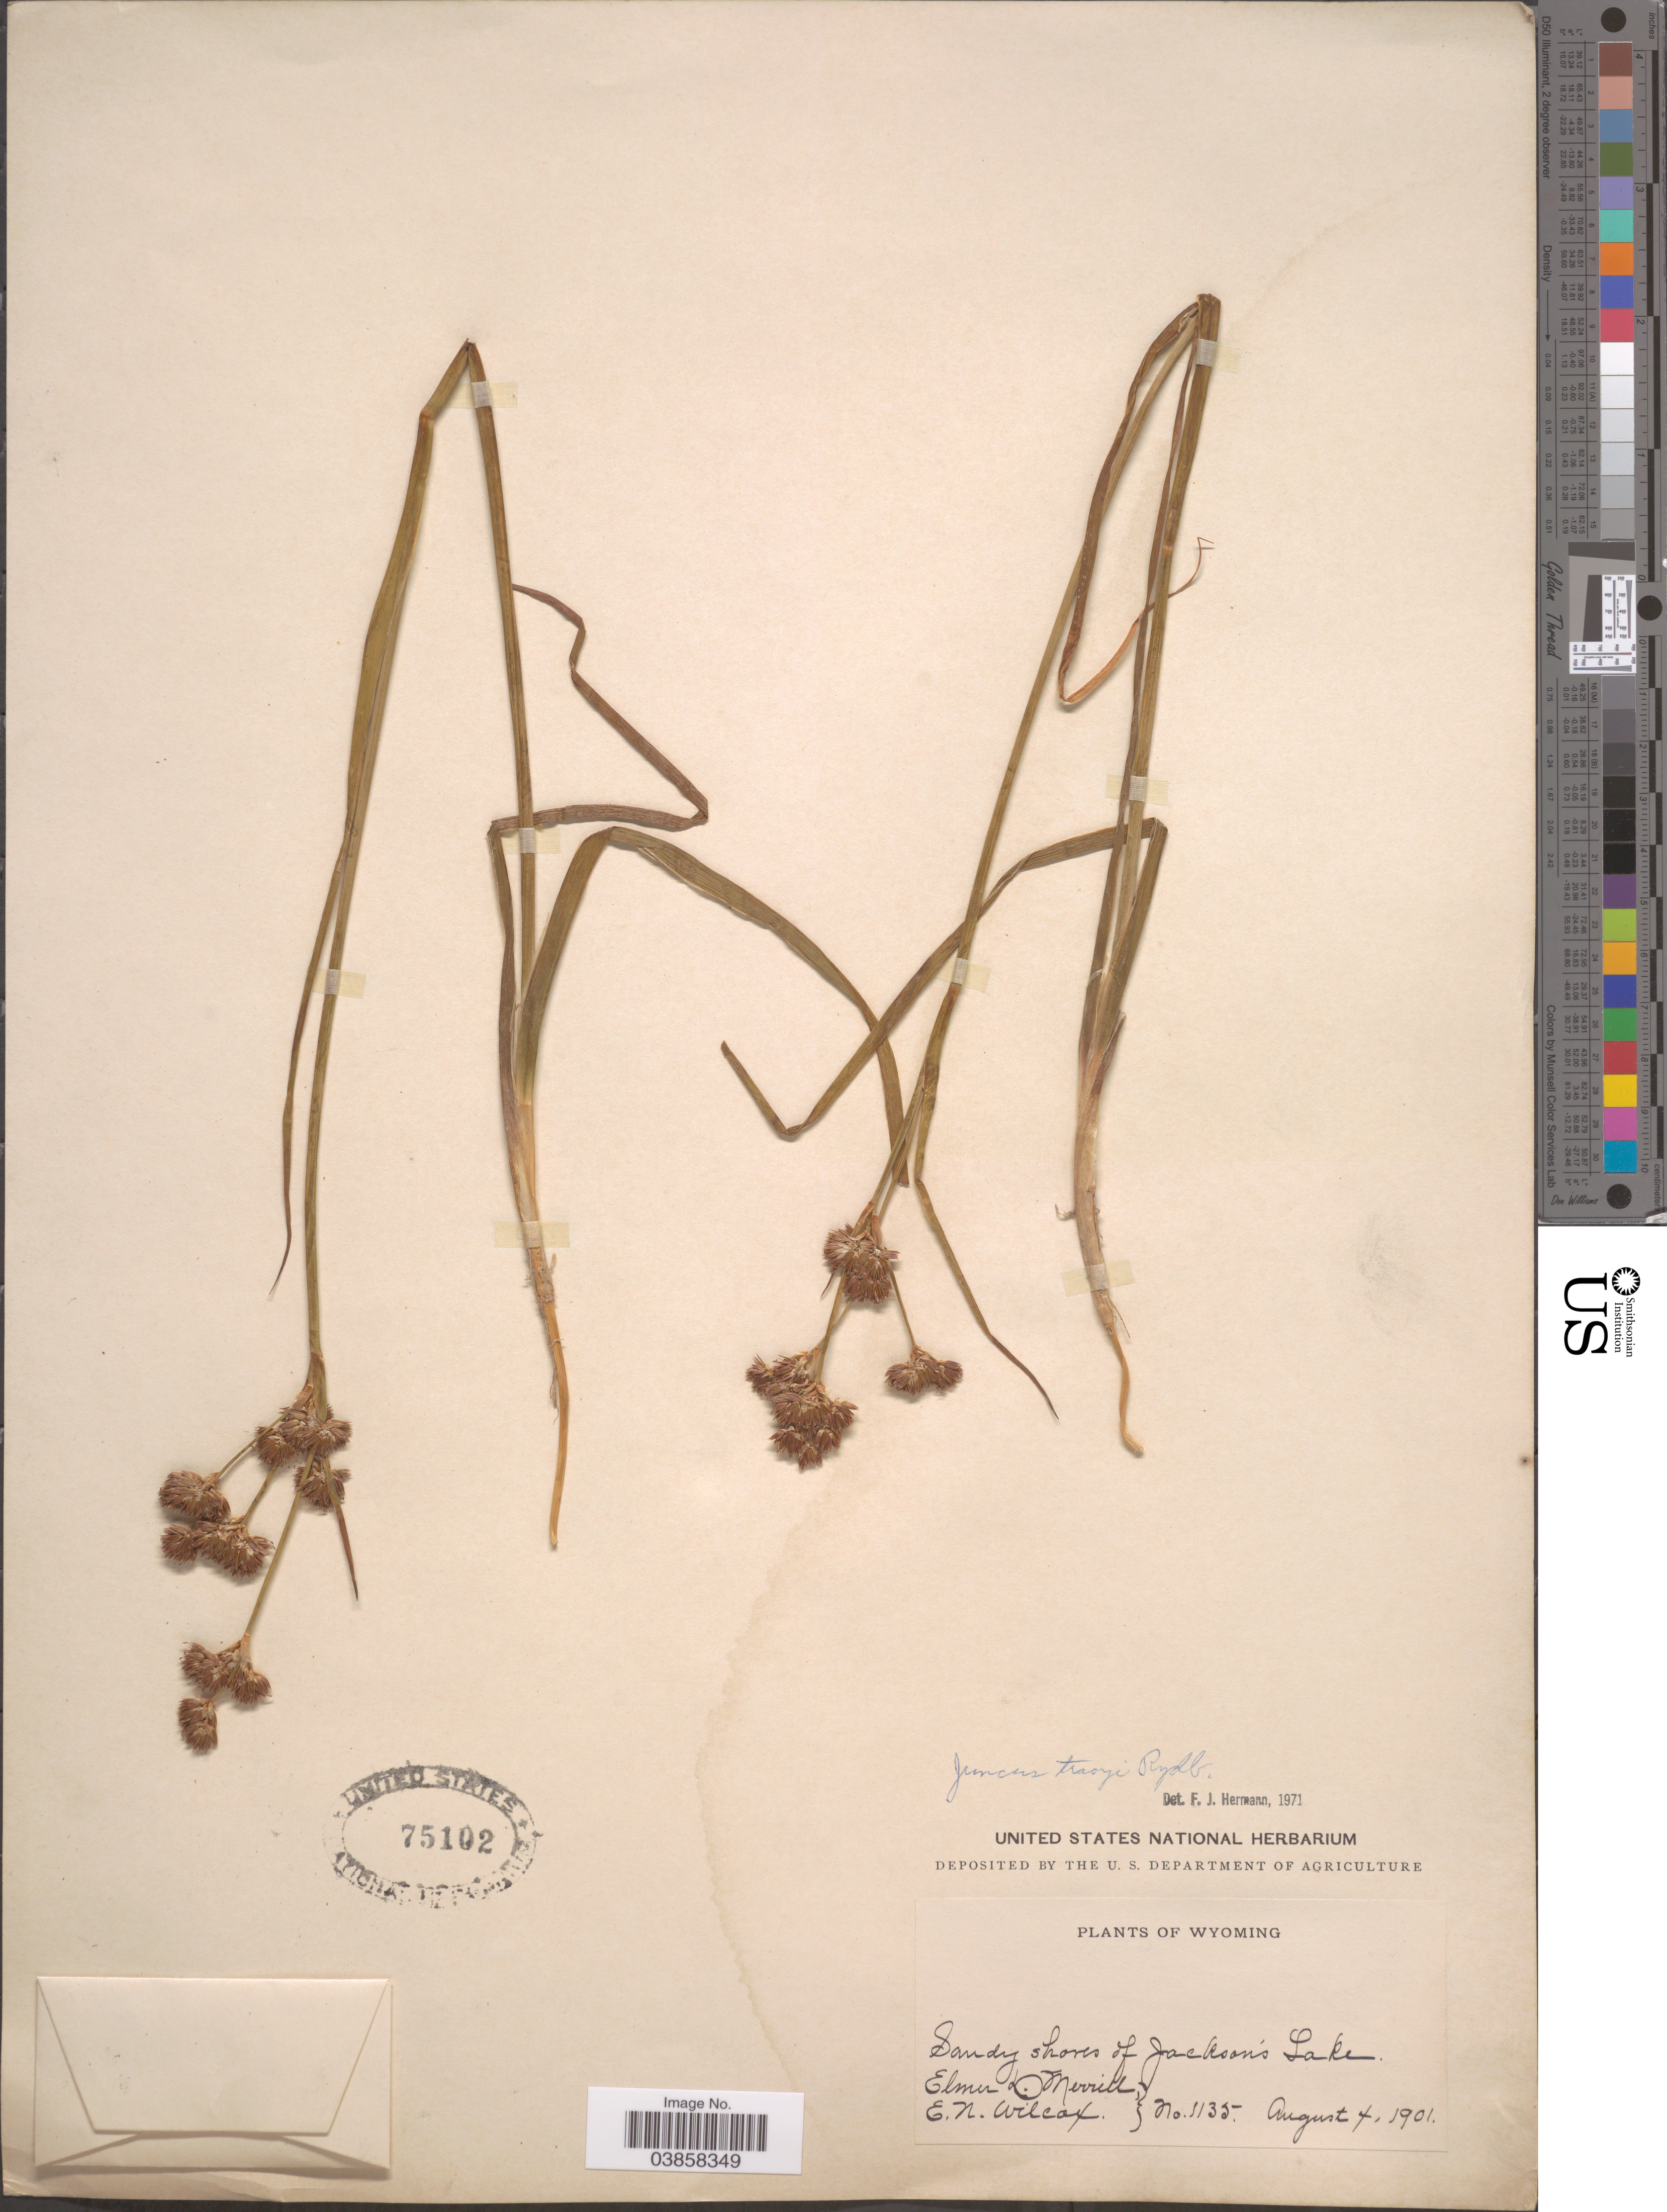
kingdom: Plantae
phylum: Tracheophyta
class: Liliopsida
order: Poales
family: Juncaceae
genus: Juncus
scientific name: Juncus tracyi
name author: Rydb.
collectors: E. D. Merrill & E. Wilcox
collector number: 1135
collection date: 1901-08-04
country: United States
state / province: Wyoming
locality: Sandy shores of Jackson's Lake.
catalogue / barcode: US 75102